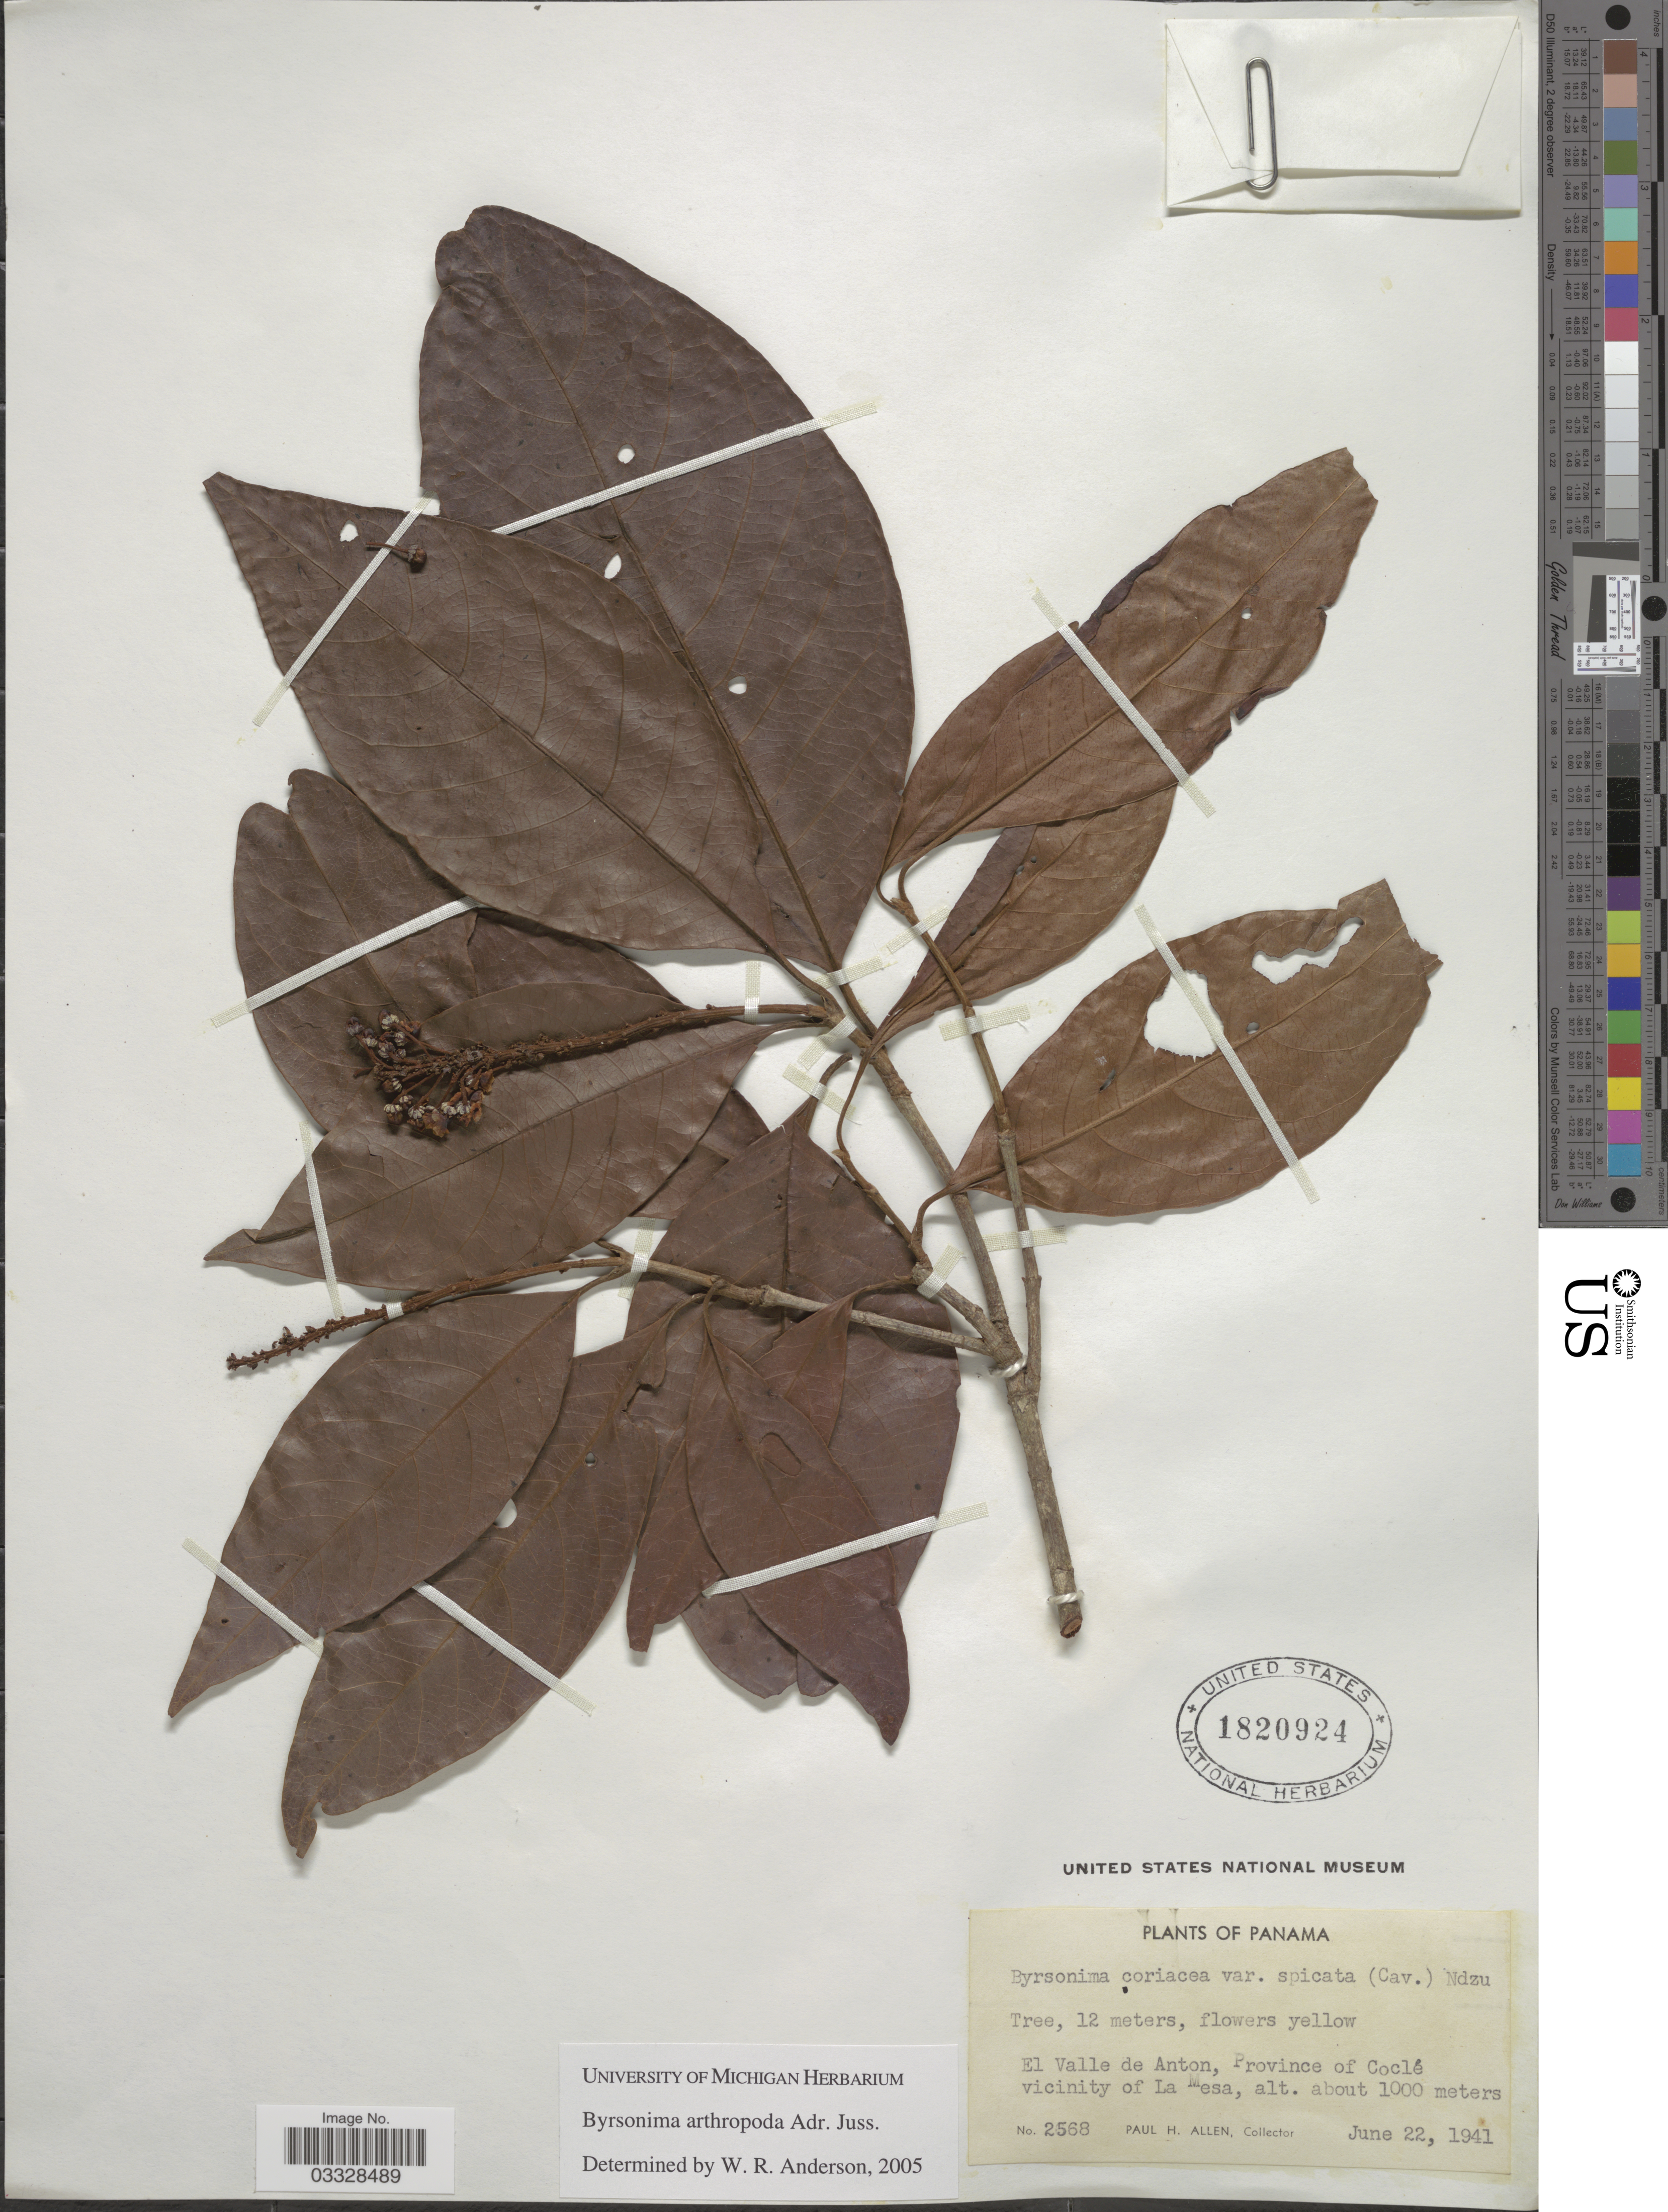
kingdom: Plantae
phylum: Tracheophyta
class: Magnoliopsida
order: Malpighiales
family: Malpighiaceae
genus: Byrsonima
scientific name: Byrsonima arthropoda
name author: A. Juss.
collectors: P. H. Allen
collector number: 2568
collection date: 1941-06-22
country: Panama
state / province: Coclé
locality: El Valle de Anton, Province of Coclé vicinity of La Mesa.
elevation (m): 1000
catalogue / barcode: US 1820924